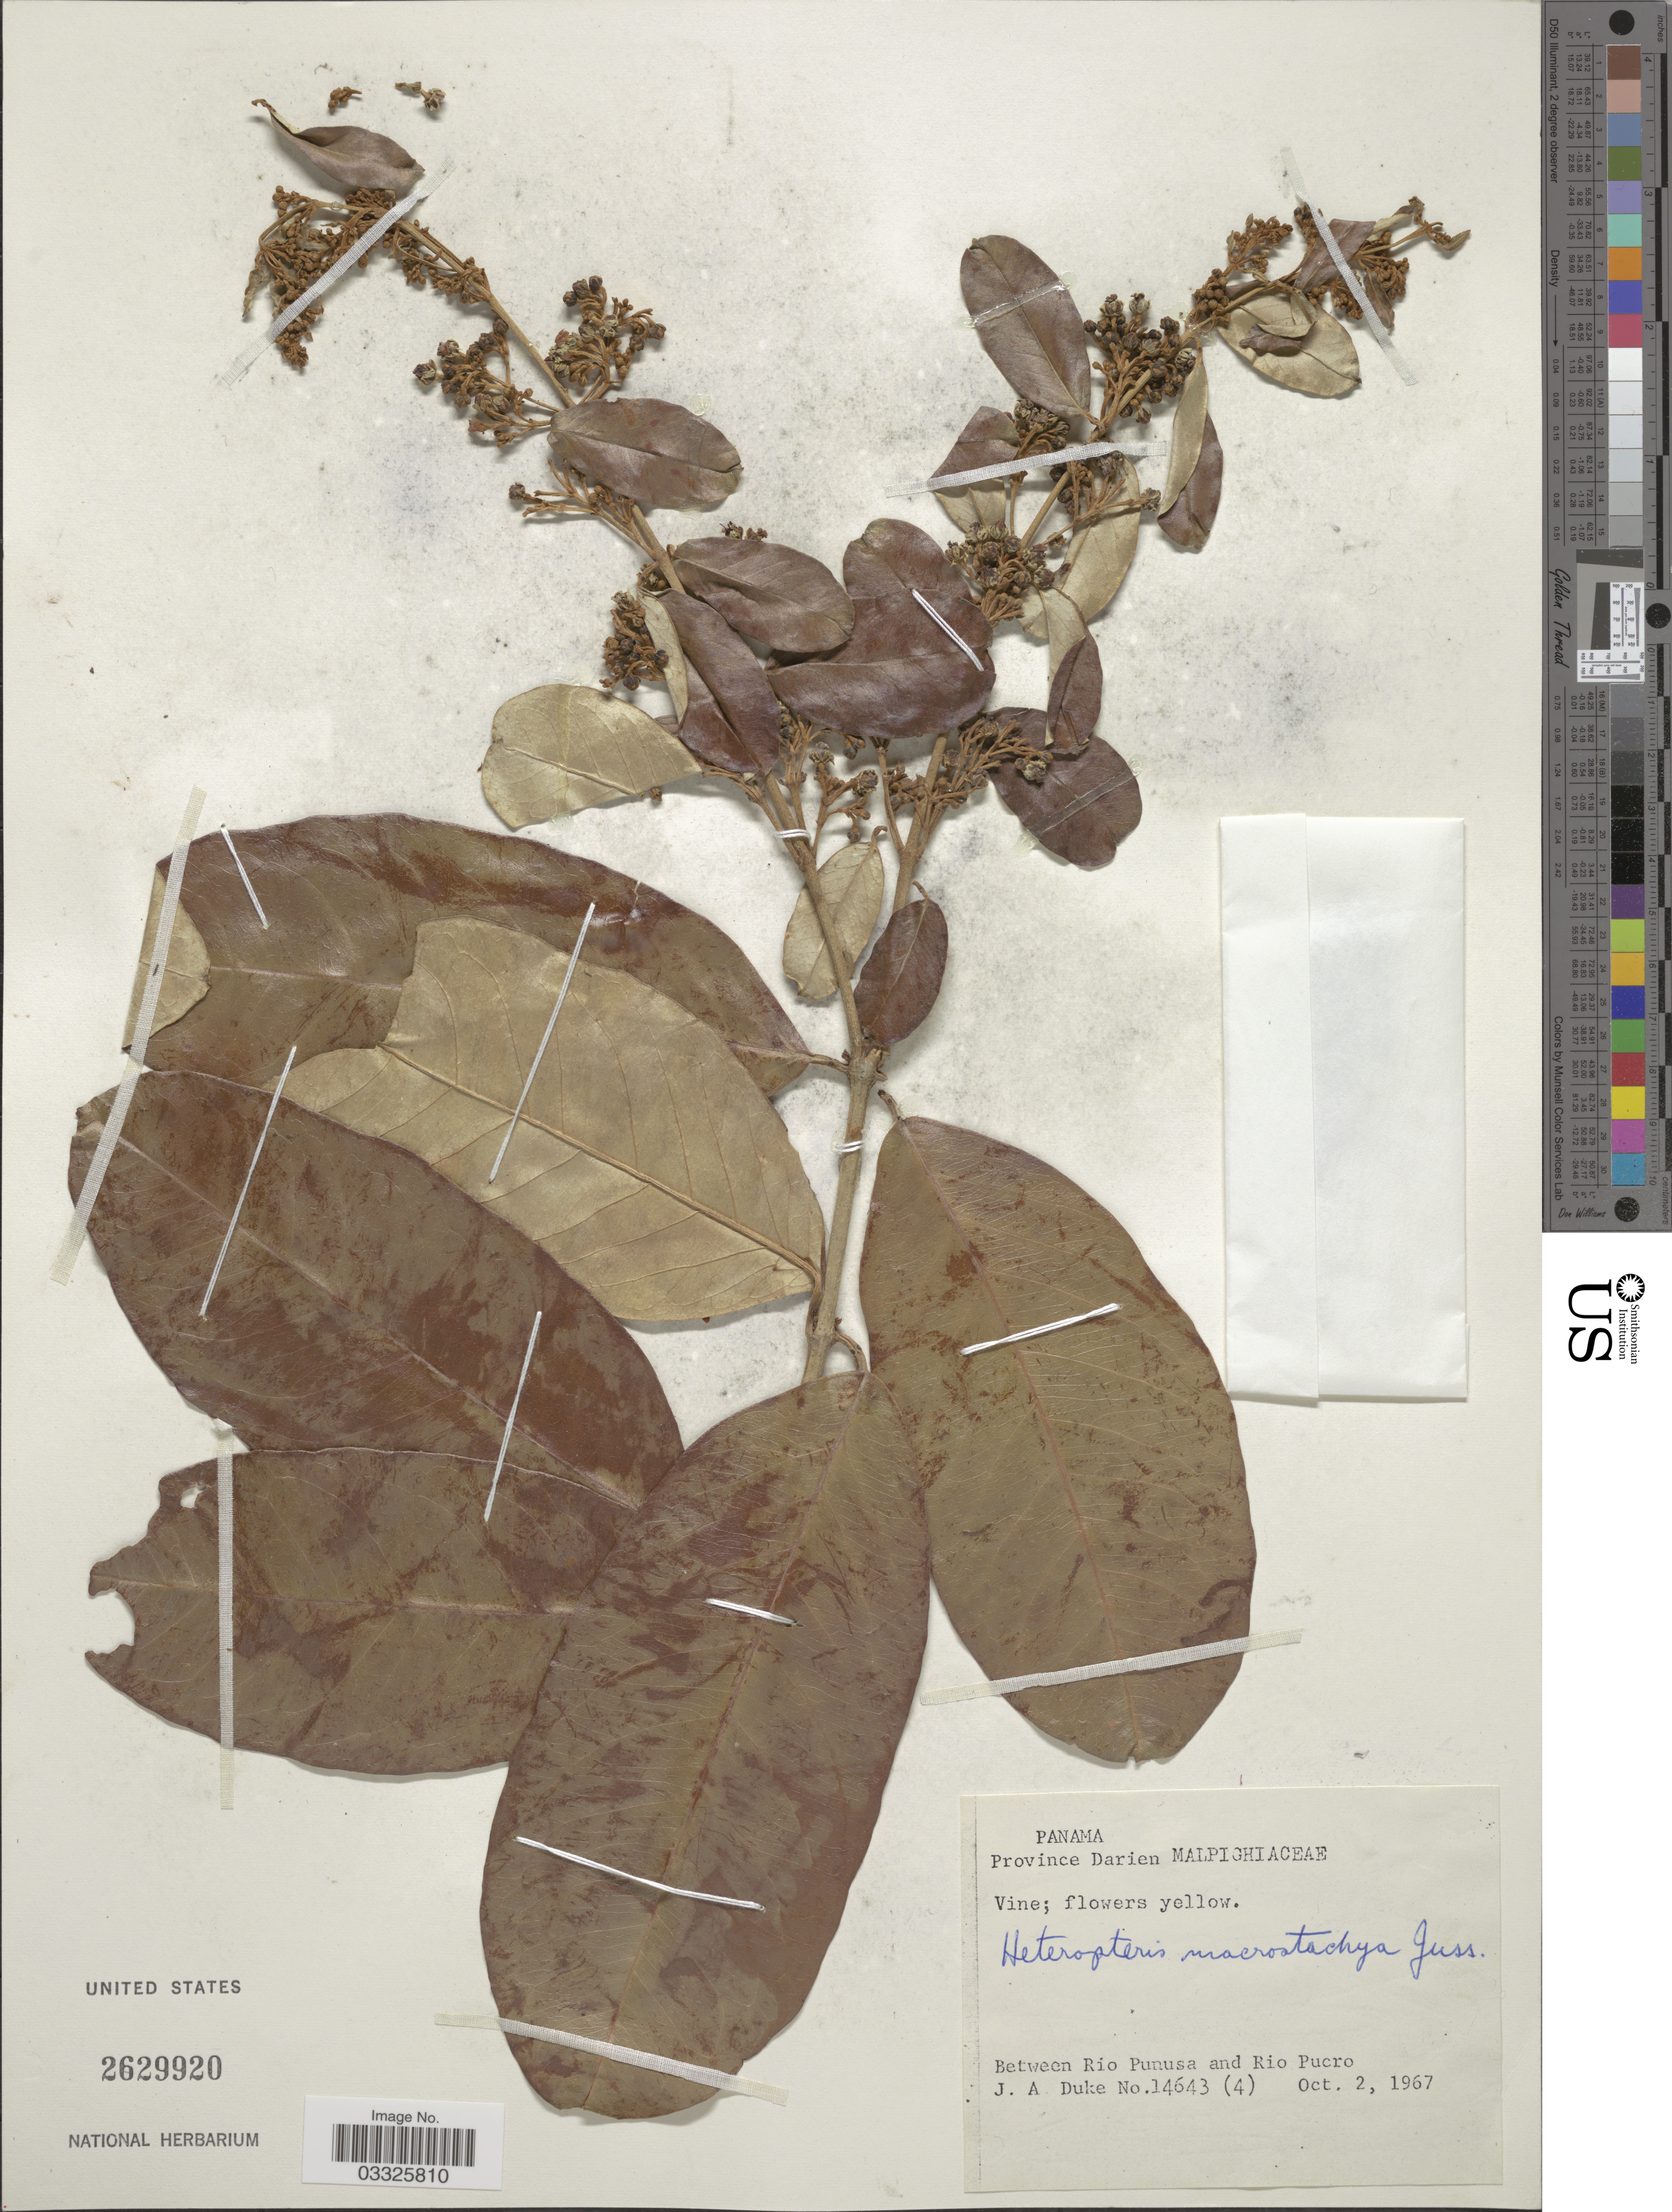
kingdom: Plantae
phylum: Tracheophyta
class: Magnoliopsida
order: Malpighiales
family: Malpighiaceae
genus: Heteropterys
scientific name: Heteropterys macrostachya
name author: A. Juss.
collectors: J. A. Duke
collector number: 14643(4)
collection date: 1967-10-02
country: Panama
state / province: Darién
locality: Between Rio Punusa and Rio Pucro.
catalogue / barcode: US 2629920